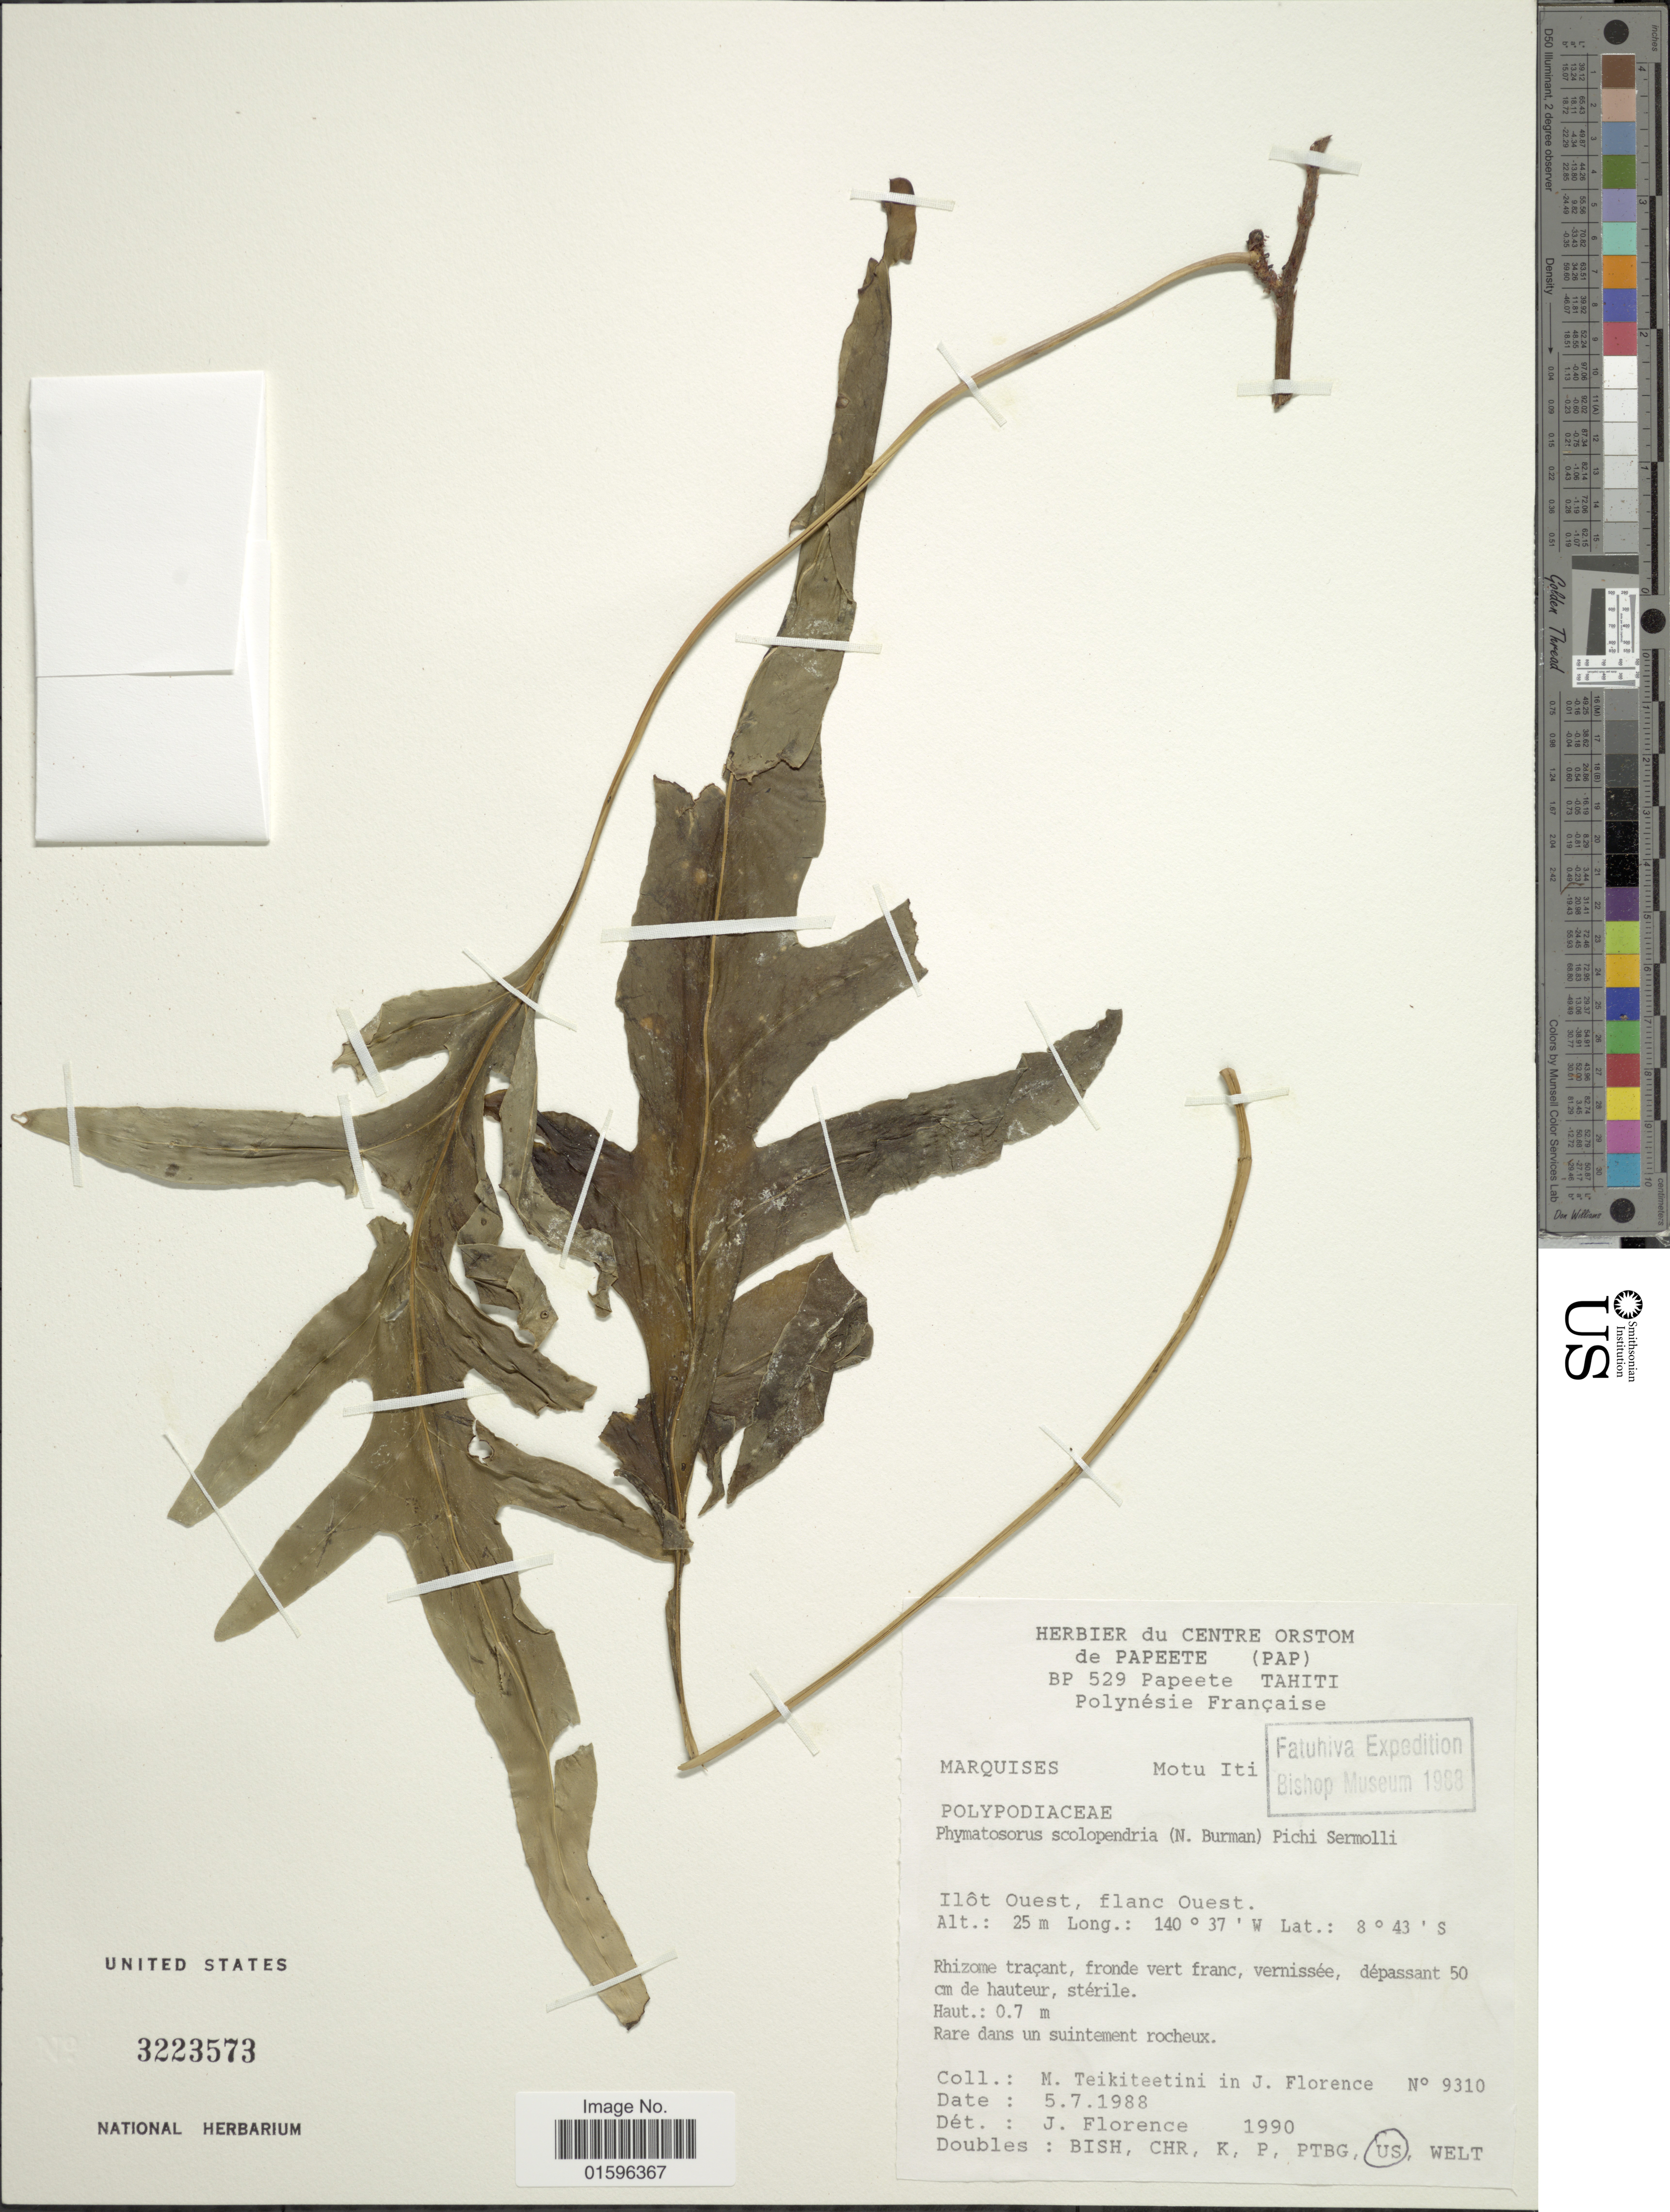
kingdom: Plantae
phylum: Tracheophyta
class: Polypodiopsida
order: Polypodiales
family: Polypodiaceae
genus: Polypodium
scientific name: Polypodium scolopendria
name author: Burm. f.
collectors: M. Teikiteetini & J. Florence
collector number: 9310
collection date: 1988-07-05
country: French Polynesia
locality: Centre Orstom de Papeete (PAP) Tahiti, Polynesie Francaise, Marquises, Motu Iti,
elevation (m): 25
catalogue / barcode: US 3223573